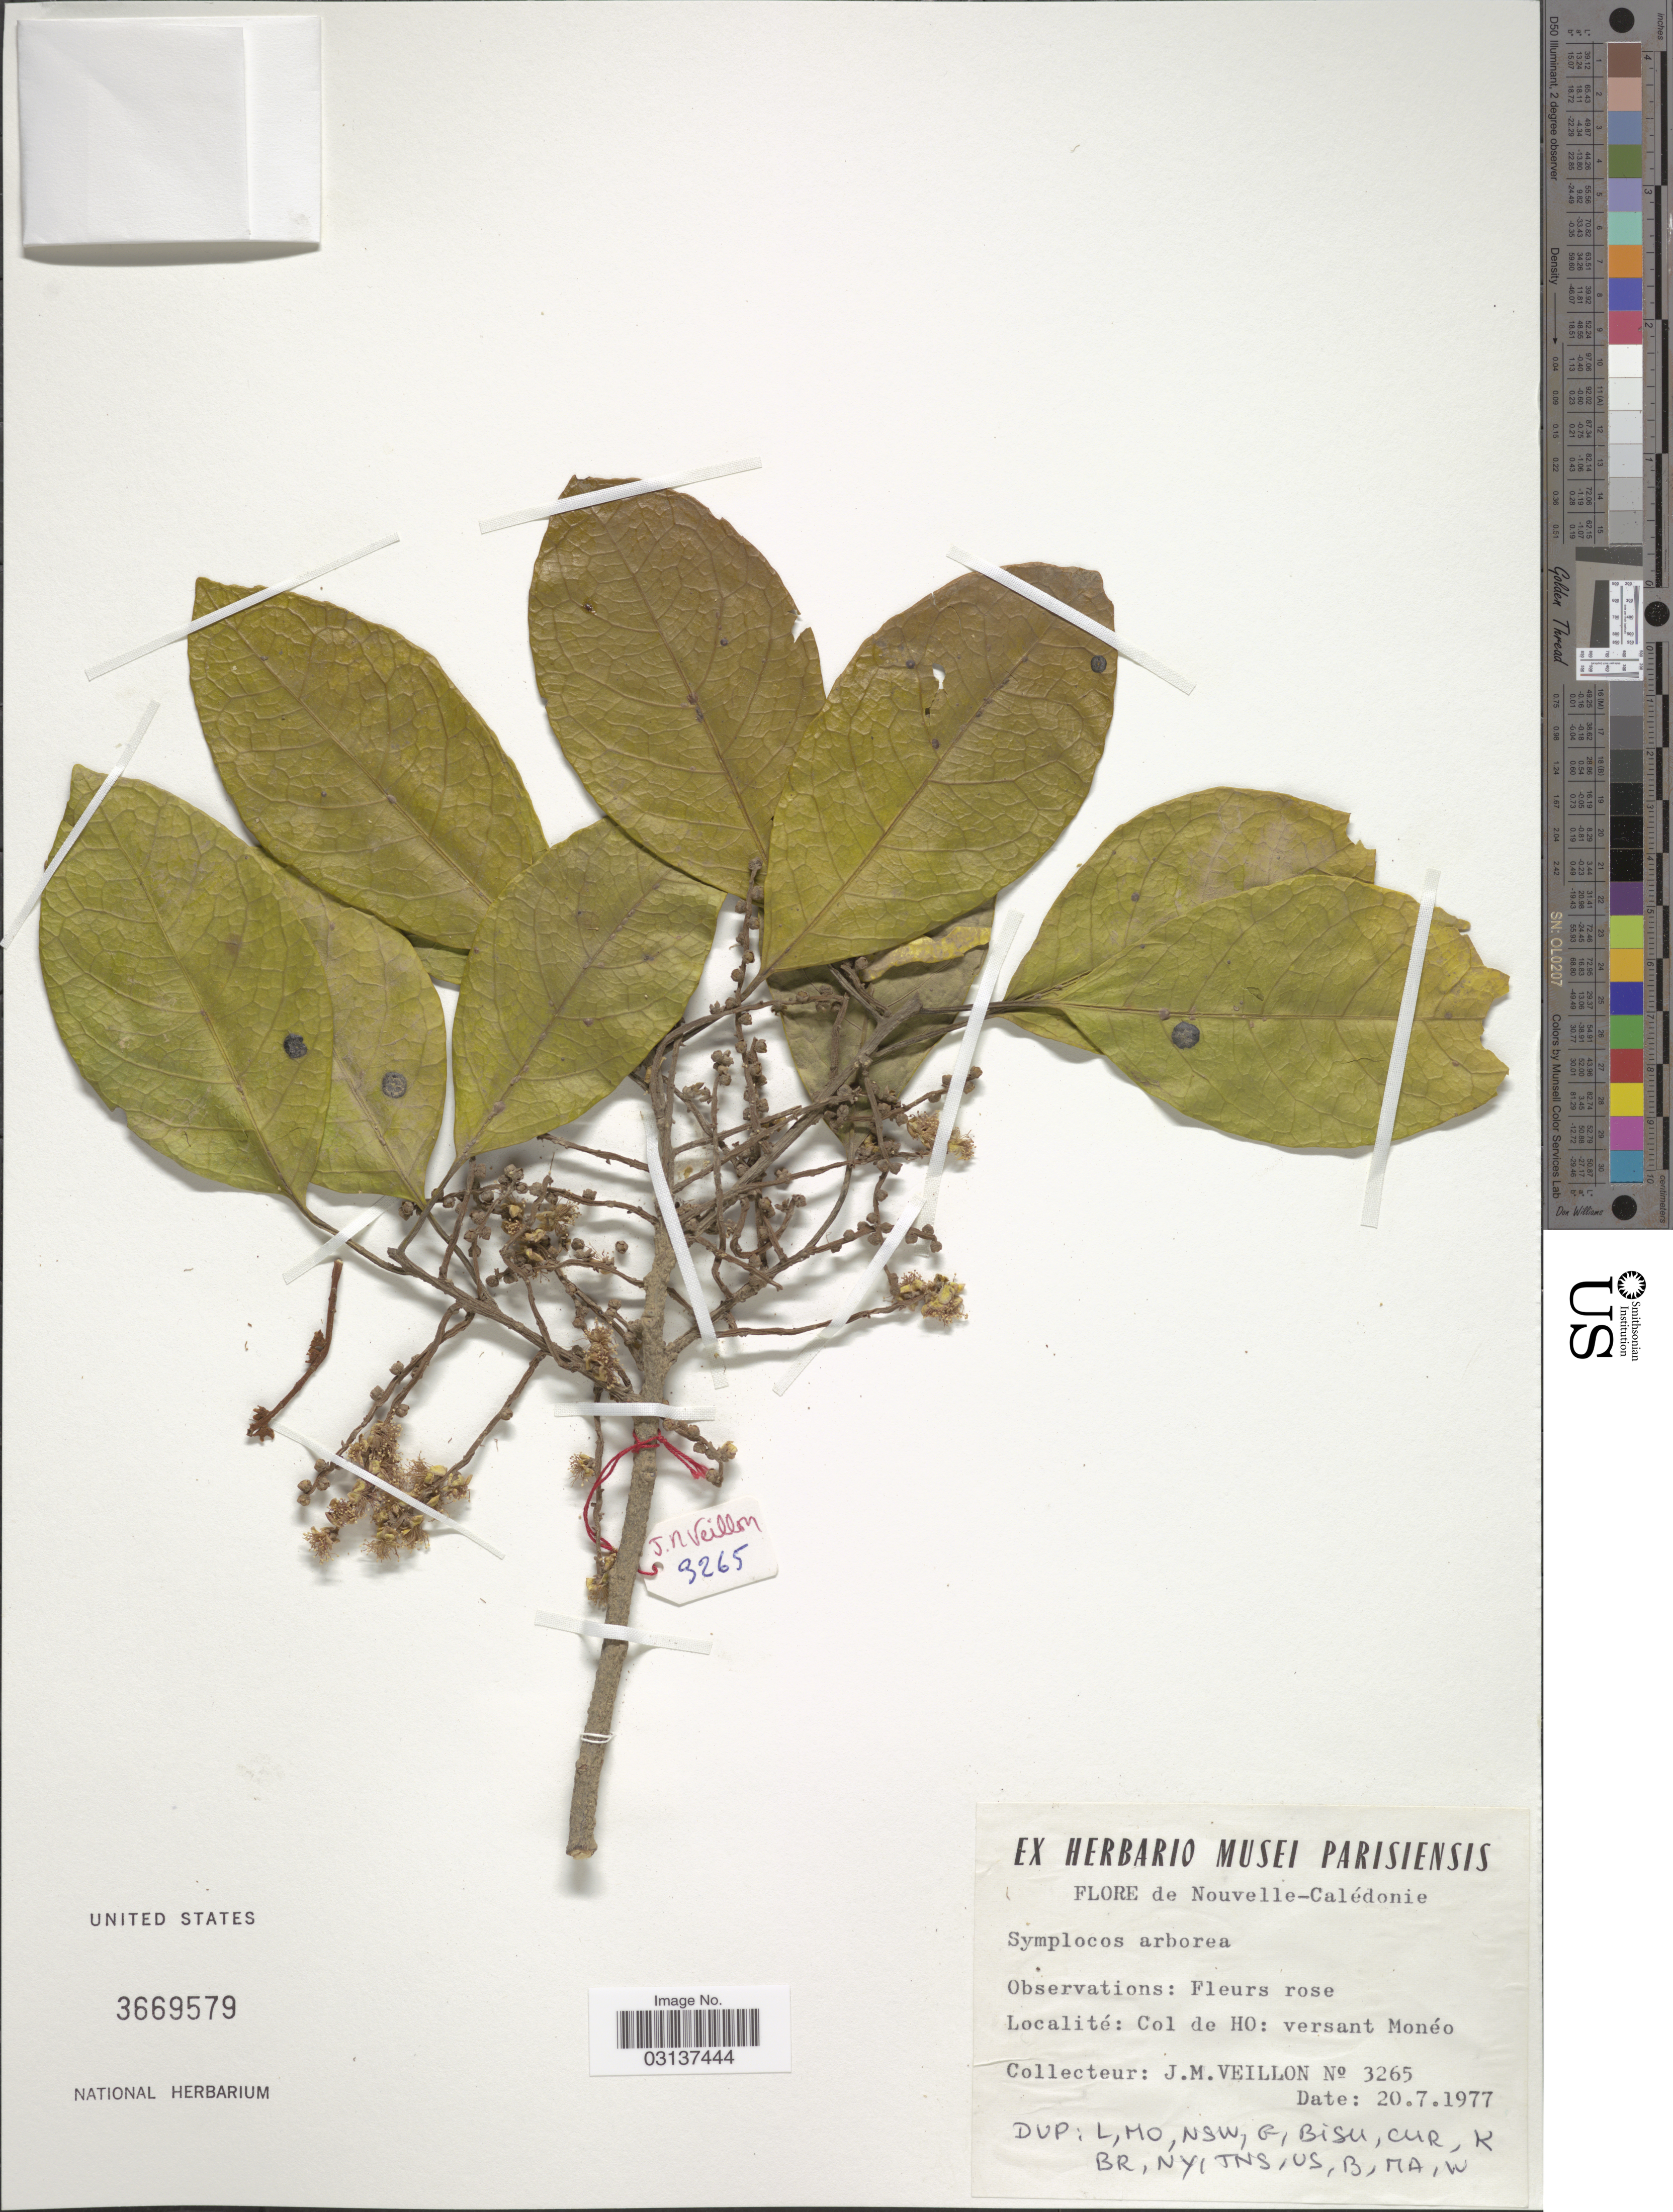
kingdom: Plantae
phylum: Tracheophyta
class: Magnoliopsida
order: Ericales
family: Symplocaceae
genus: Symplocos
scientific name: Symplocos arborea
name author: (Vieill.) Brongn. & Gris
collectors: J. Veillon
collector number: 3265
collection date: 1977-07-20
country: New Caledonia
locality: Nouvelle-Calédonie. Col de HO: versant Monéo.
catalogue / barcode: US 3669579